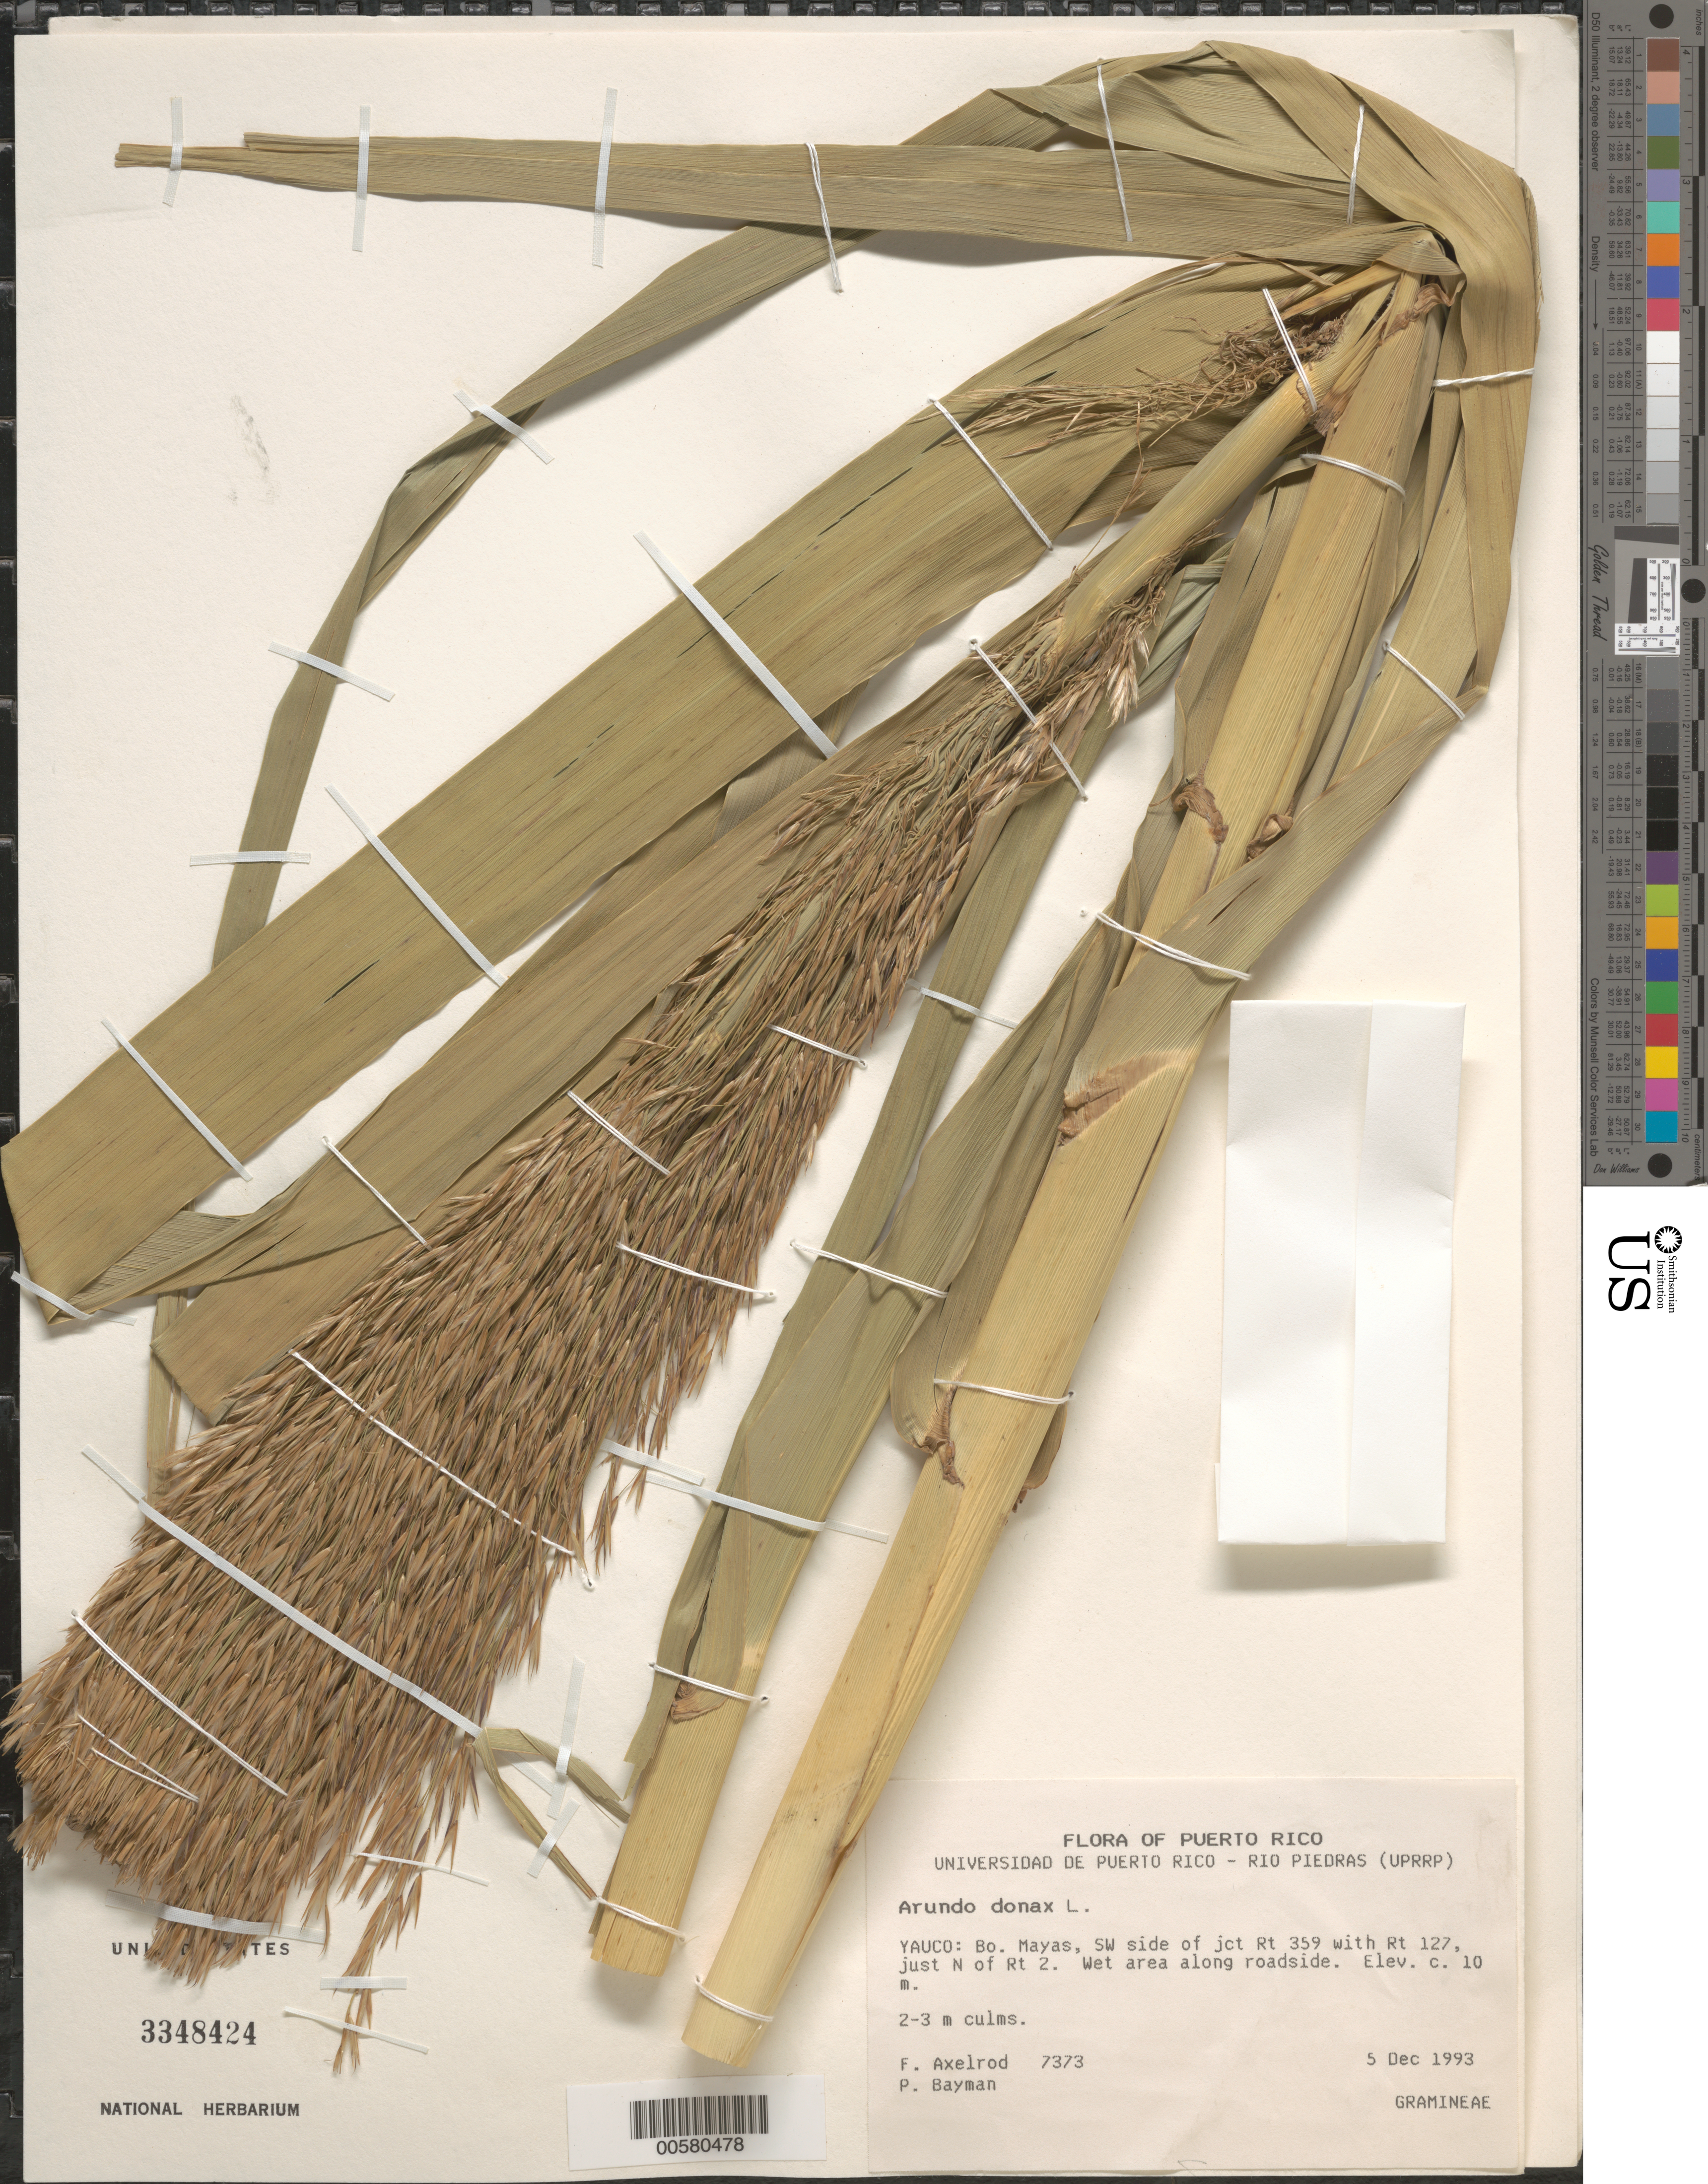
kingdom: Plantae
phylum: Tracheophyta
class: Liliopsida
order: Poales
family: Poaceae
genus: Arundo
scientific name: Arundo donax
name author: L.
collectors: F. S. Axelrod & P. Bayman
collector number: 7373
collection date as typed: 05 Dec 1993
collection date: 1993-12-05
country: Puerto Rico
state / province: Yauco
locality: Yauco: Bo Mayas, SW side of jct. Rt. 359 with Rt. 127, just N of Rt. 2.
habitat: Wet area along roadside.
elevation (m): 10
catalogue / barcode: US 3348424